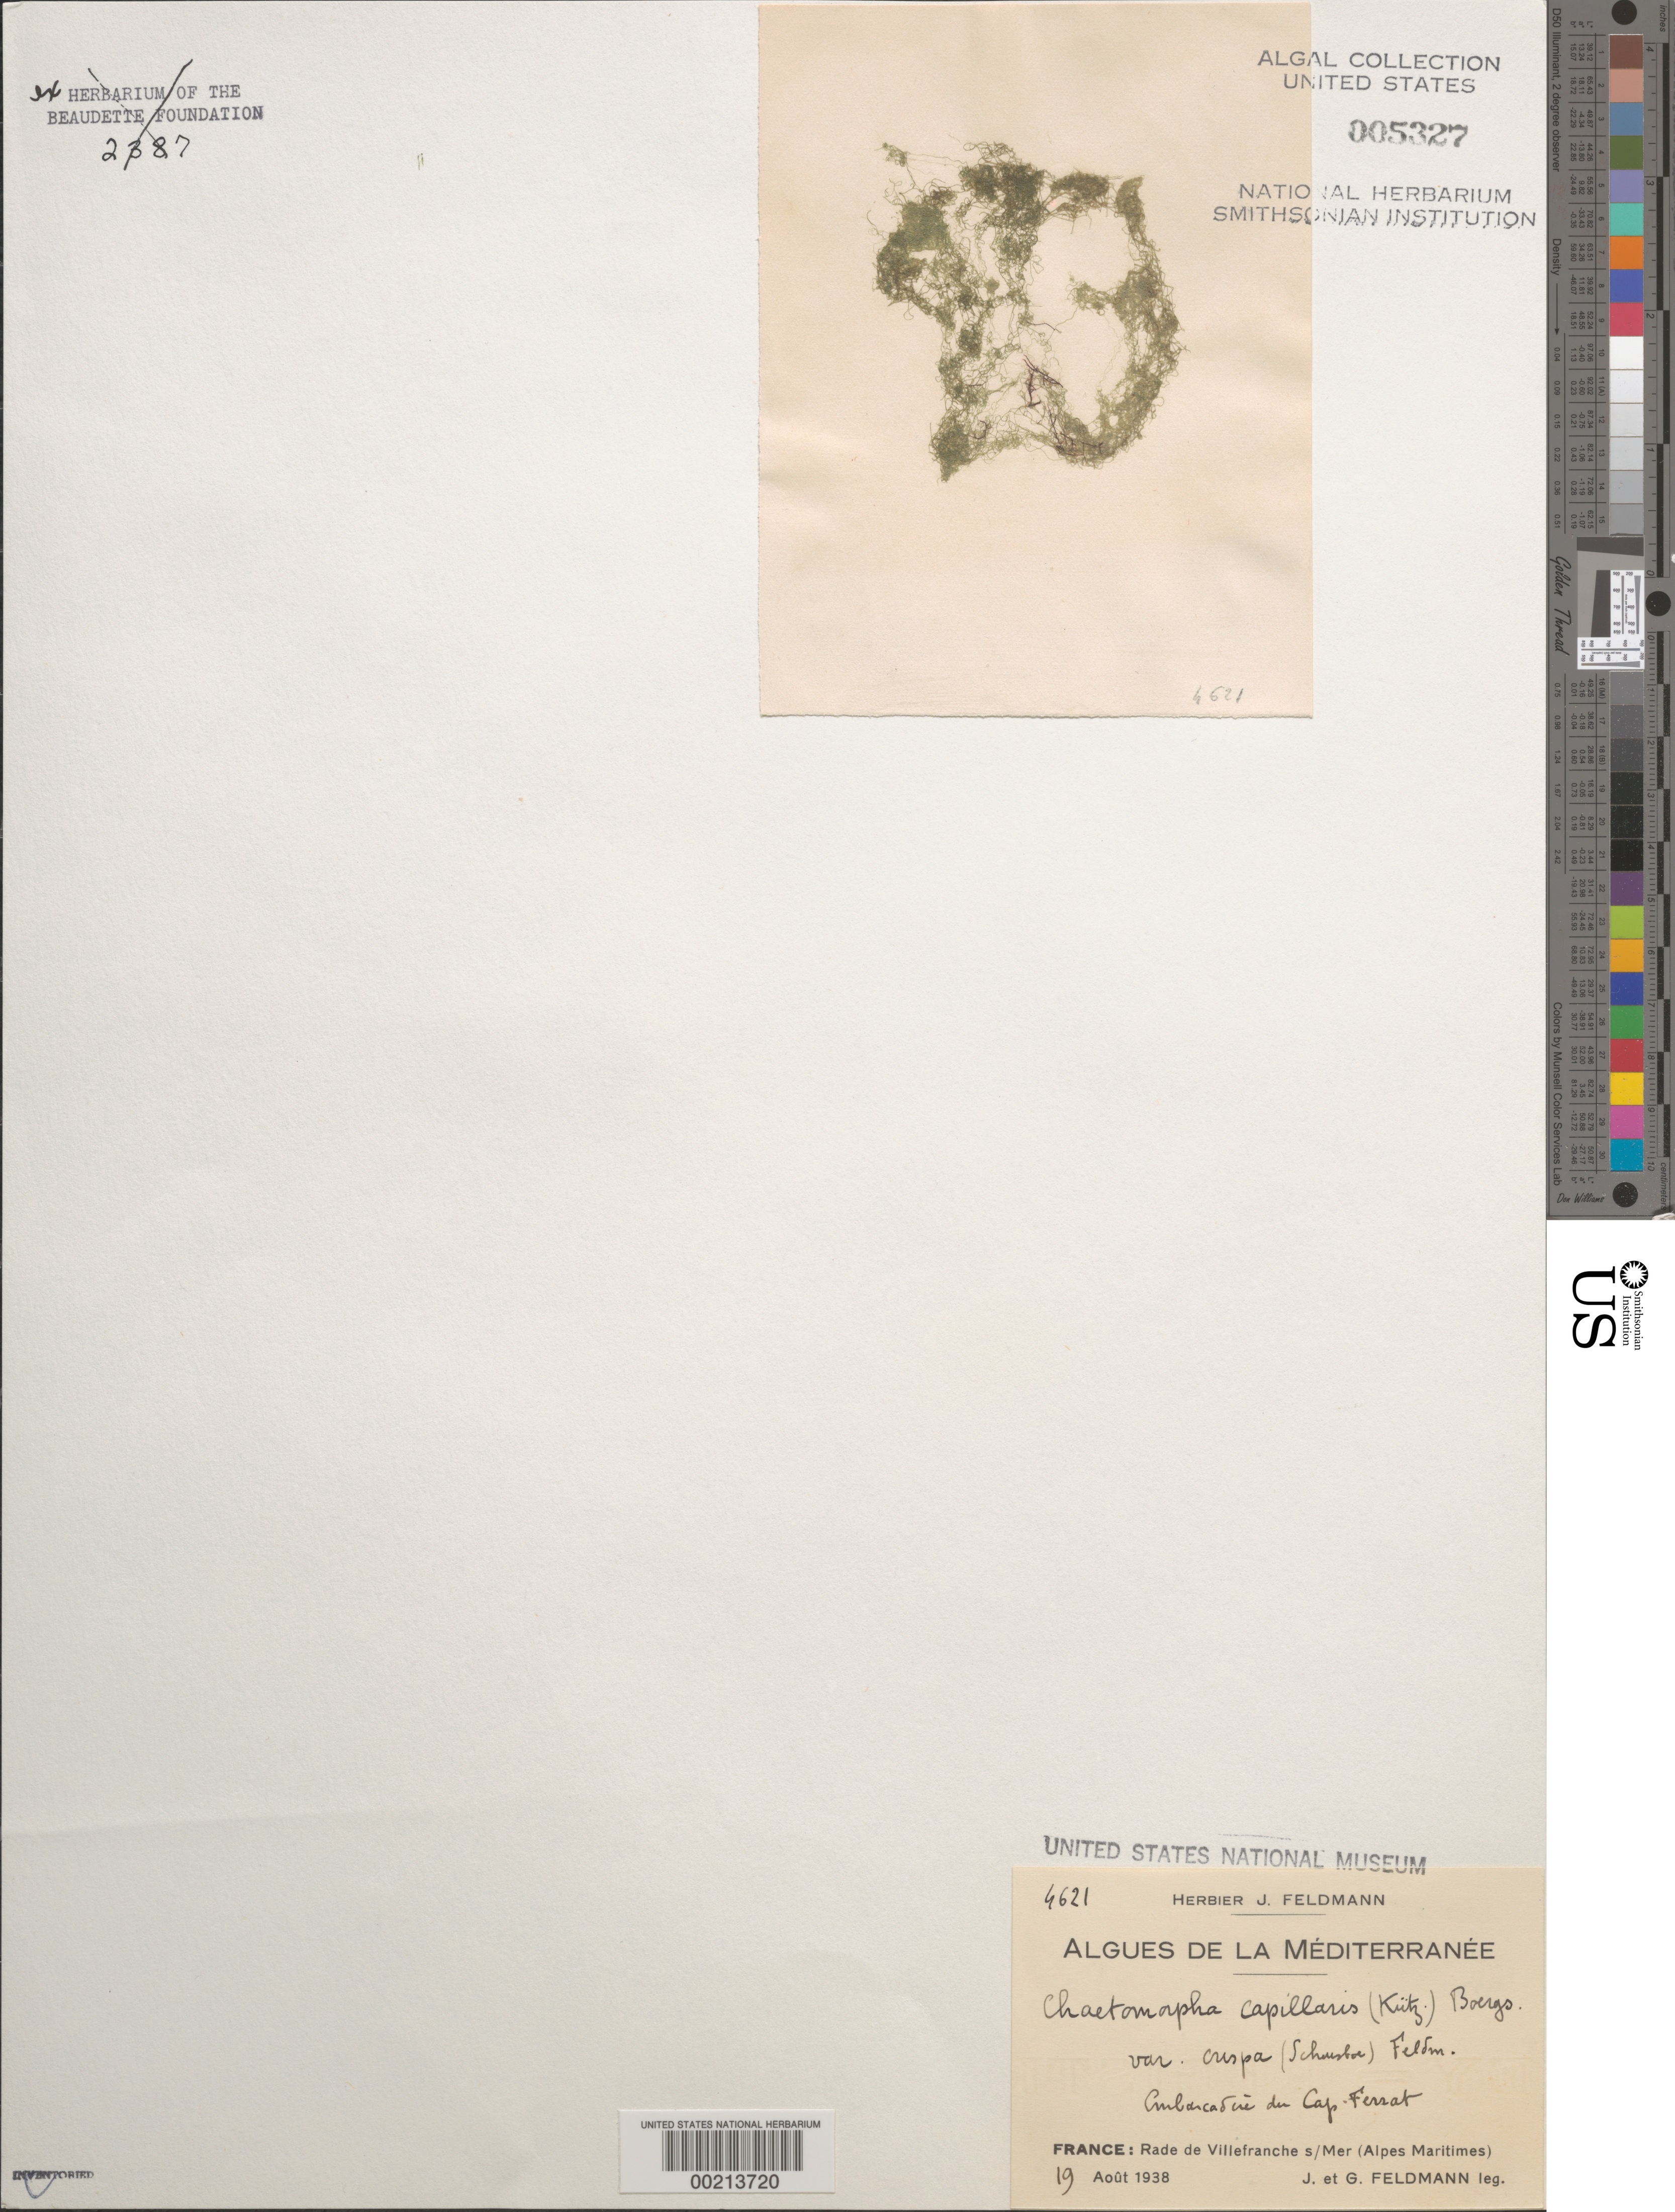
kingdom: Plantae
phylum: Chlorophyta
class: Ulvophyceae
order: Cladophorales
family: Cladophoraceae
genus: Chaetomorpha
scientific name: Chaetomorpha ligustica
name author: (Kütz.) Kütz.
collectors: J. Feldmann & G. Feldmann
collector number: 4621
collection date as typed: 19 Aug 1938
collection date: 1938-08-19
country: France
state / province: Provence-Alpes-Côte d'Azur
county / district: Alpes-Maritimes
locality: Cap Ferrat, Villefranche sur Mer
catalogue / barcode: US 5327